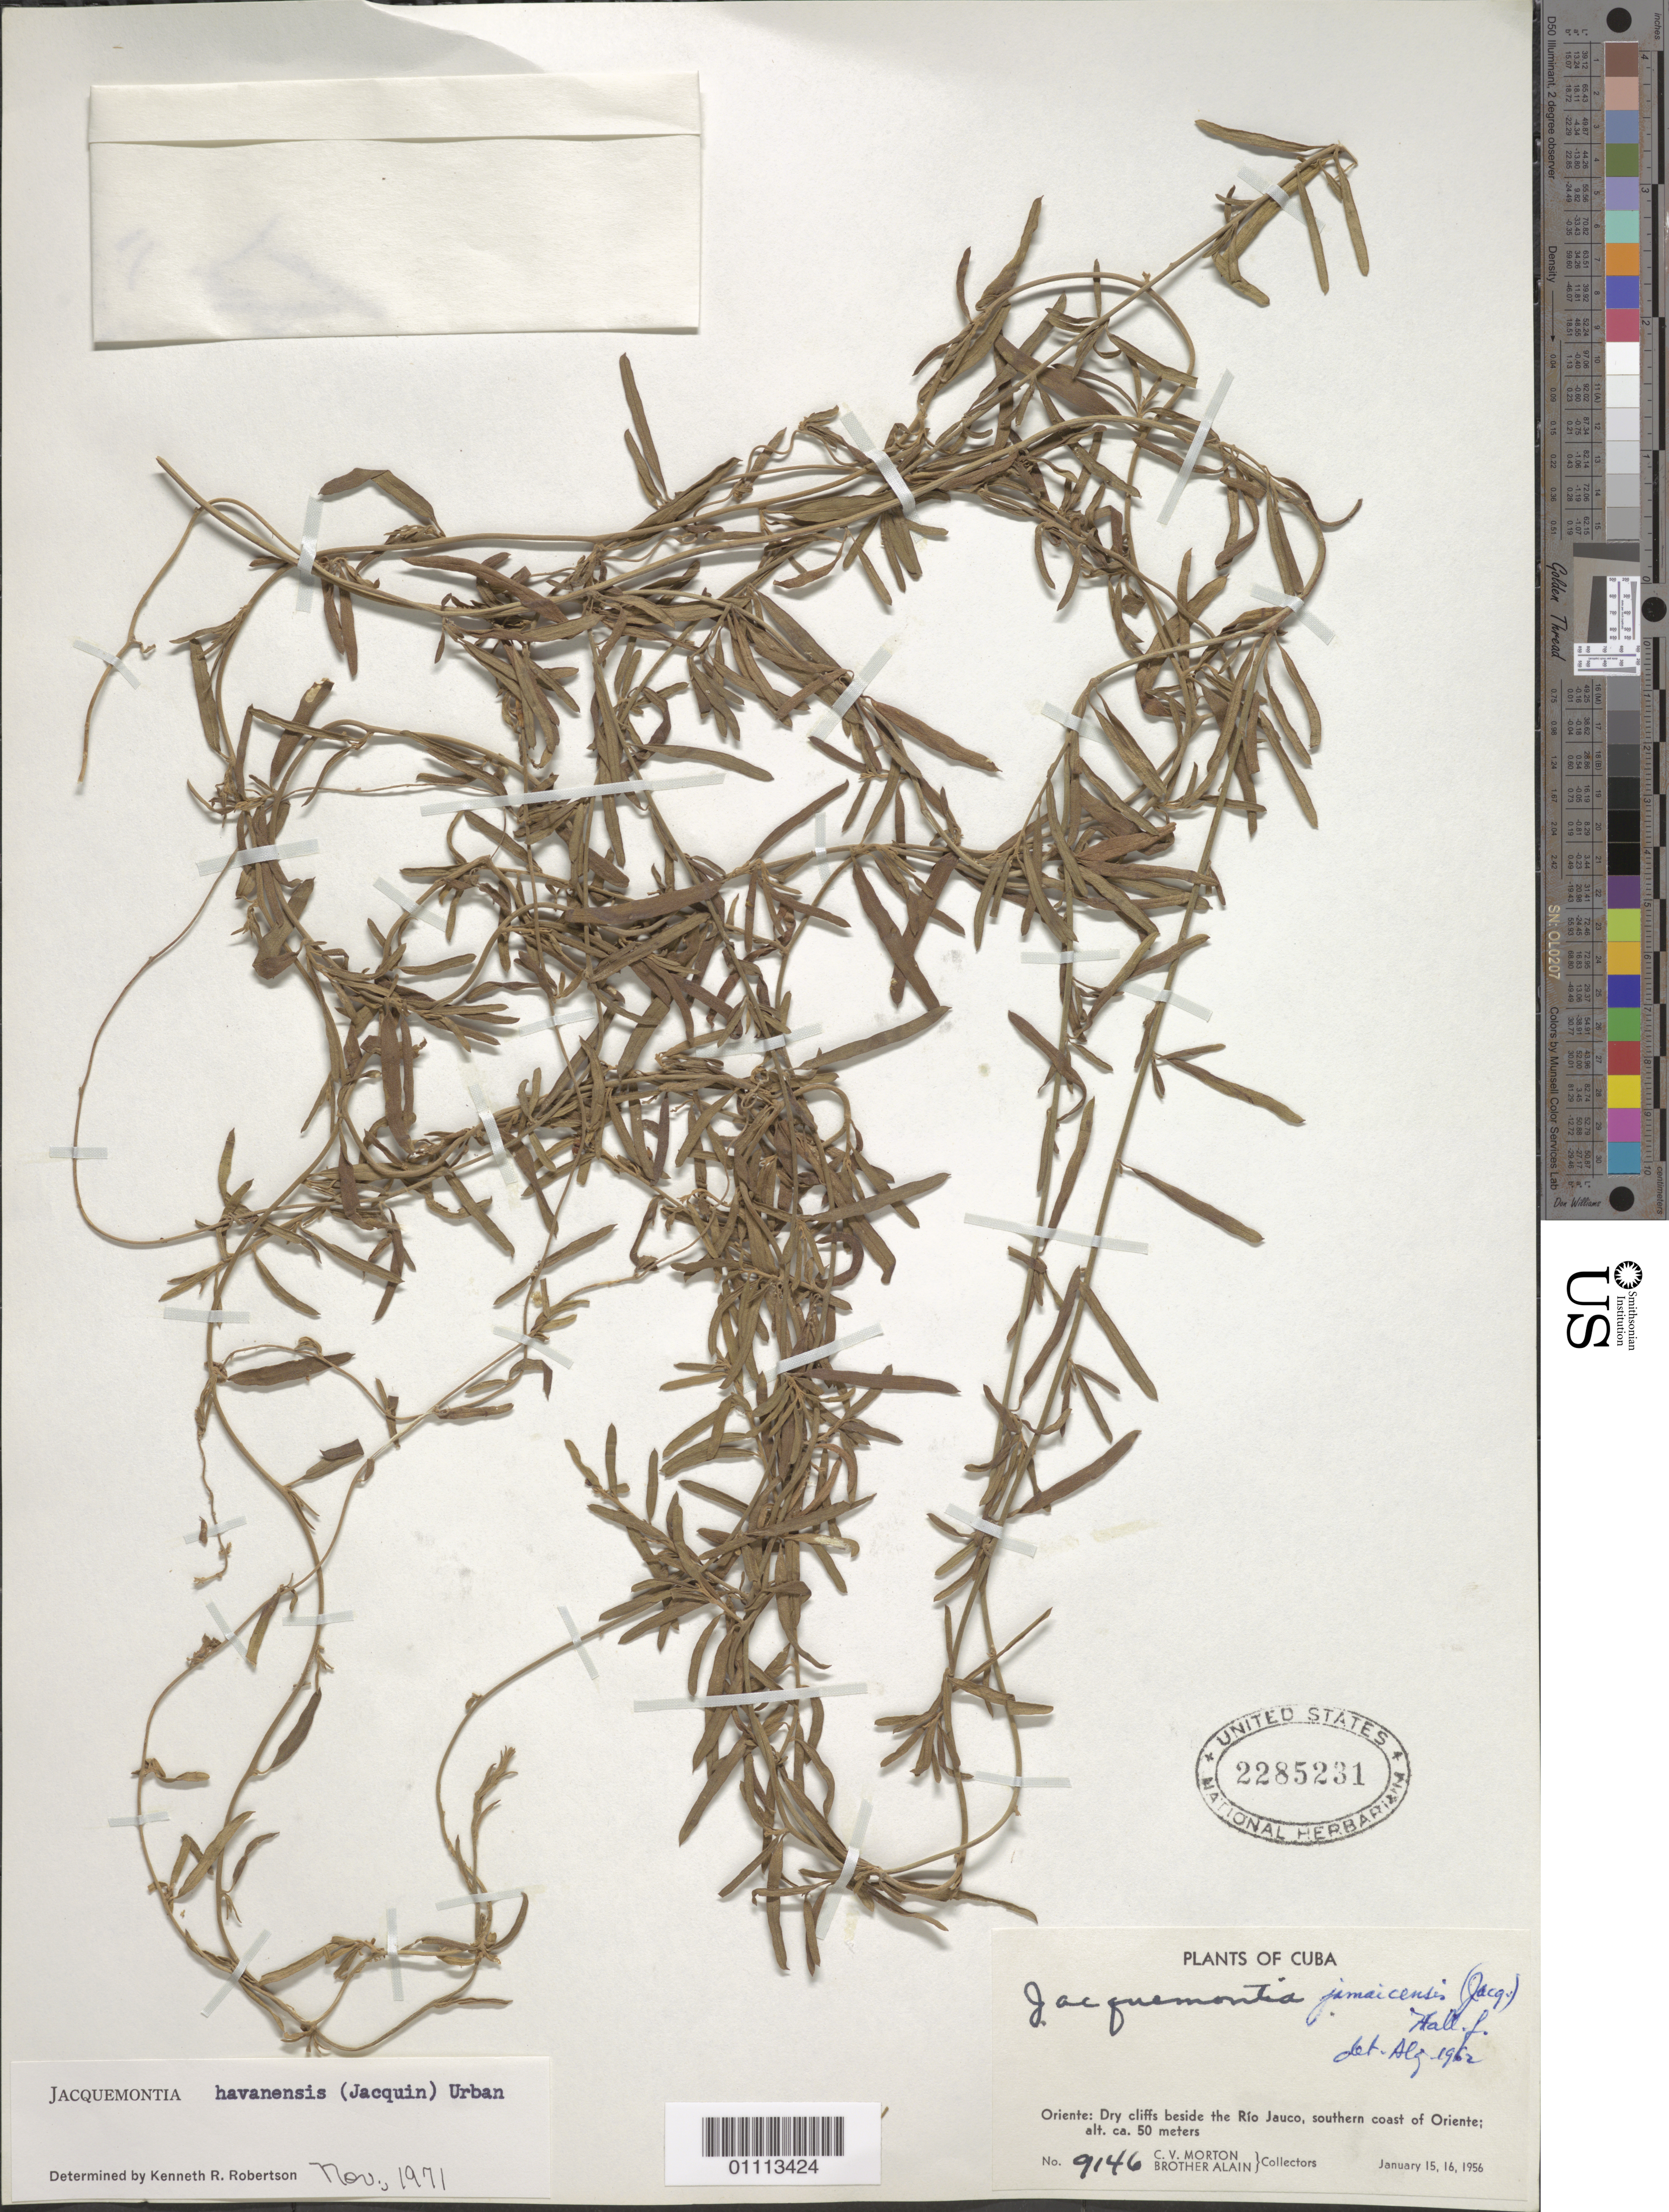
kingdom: Plantae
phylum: Tracheophyta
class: Magnoliopsida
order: Solanales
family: Convolvulaceae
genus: Jacquemontia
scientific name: Jacquemontia havanensis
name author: (Jacq.) Urb.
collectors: C. V. Morton & A. H. Liogier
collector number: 9146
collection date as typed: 15 Jan 1956 and 16 Jan 1956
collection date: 1956-01-15,1956-01-16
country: Cuba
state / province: Guantánamo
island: Cuba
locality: Dry cliffs beside the Rio Jauco, southern coast of Oriente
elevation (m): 50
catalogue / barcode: US 2285231